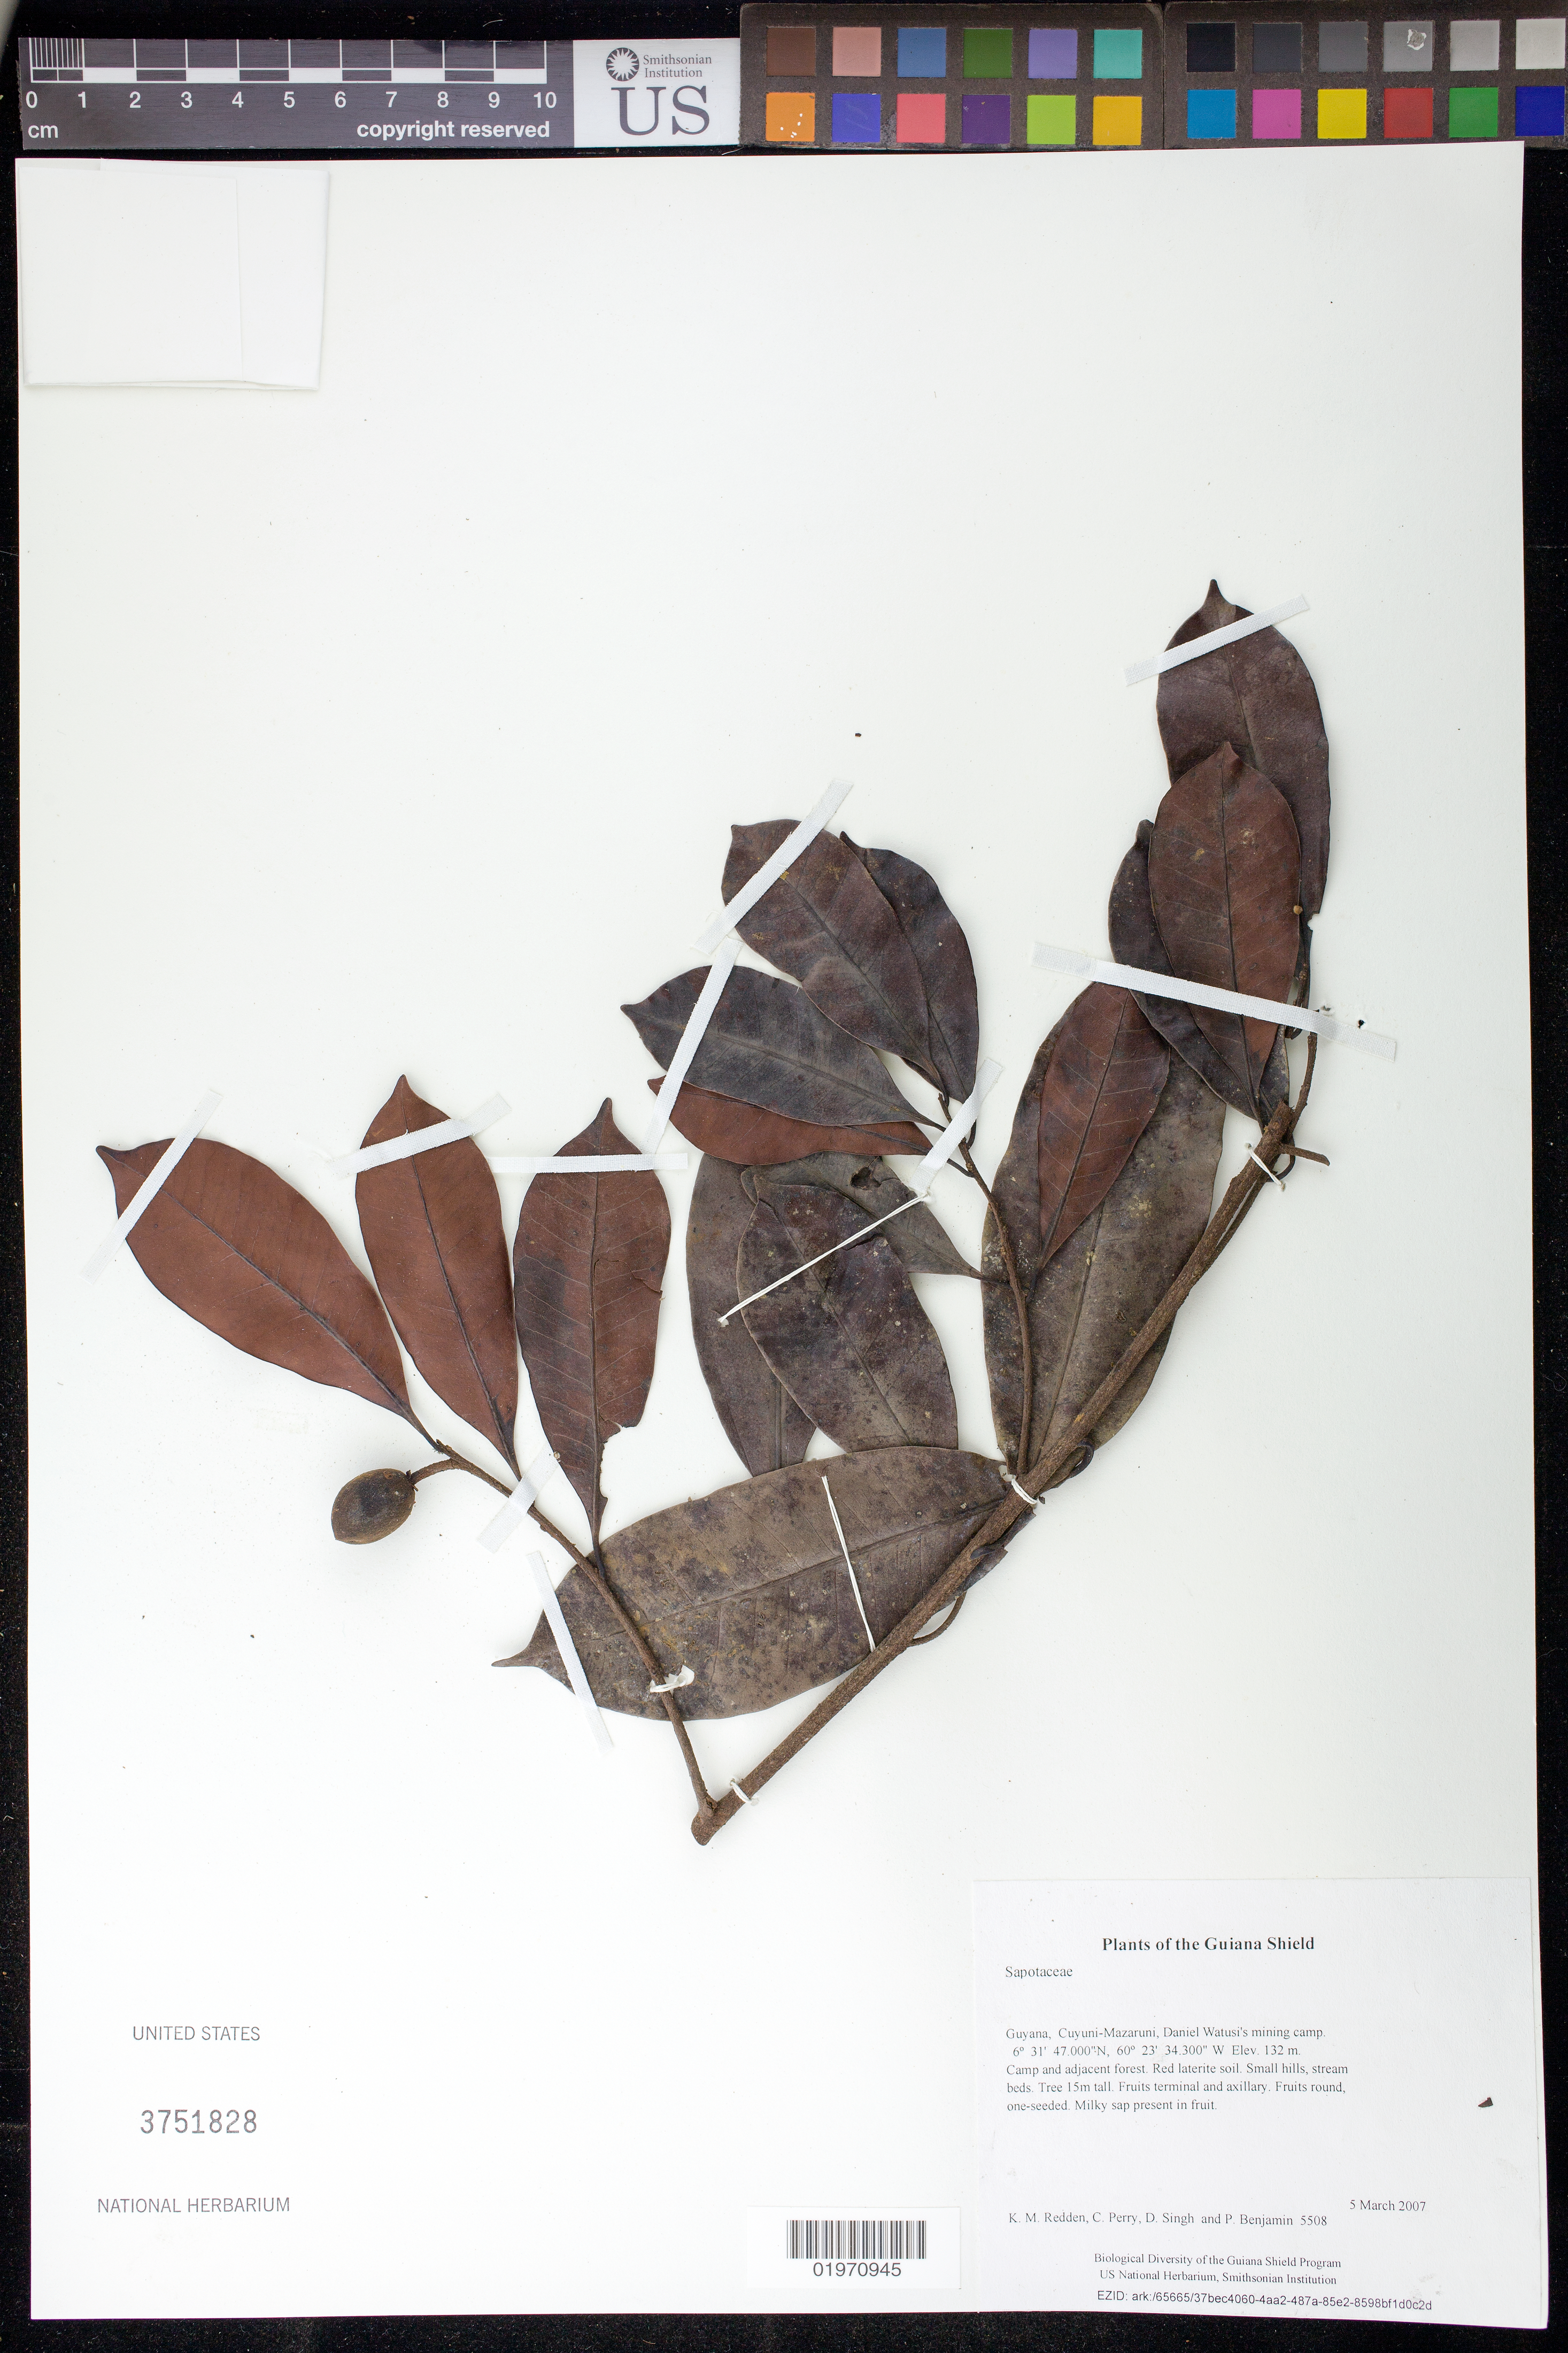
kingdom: Plantae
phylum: Tracheophyta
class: Magnoliopsida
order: Ericales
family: Sapotaceae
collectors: K. M. Redden, C. Perry, D. Singh & P. Benjamin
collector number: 5508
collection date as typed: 5 March 2007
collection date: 2007-03-05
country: Guyana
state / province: Cuyuni-Mazaruni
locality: Daniel Watusi's mining camp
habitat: Camp and adjacent forest. Red laterite soil. Small hills, stream beds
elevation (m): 132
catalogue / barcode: US 3751828